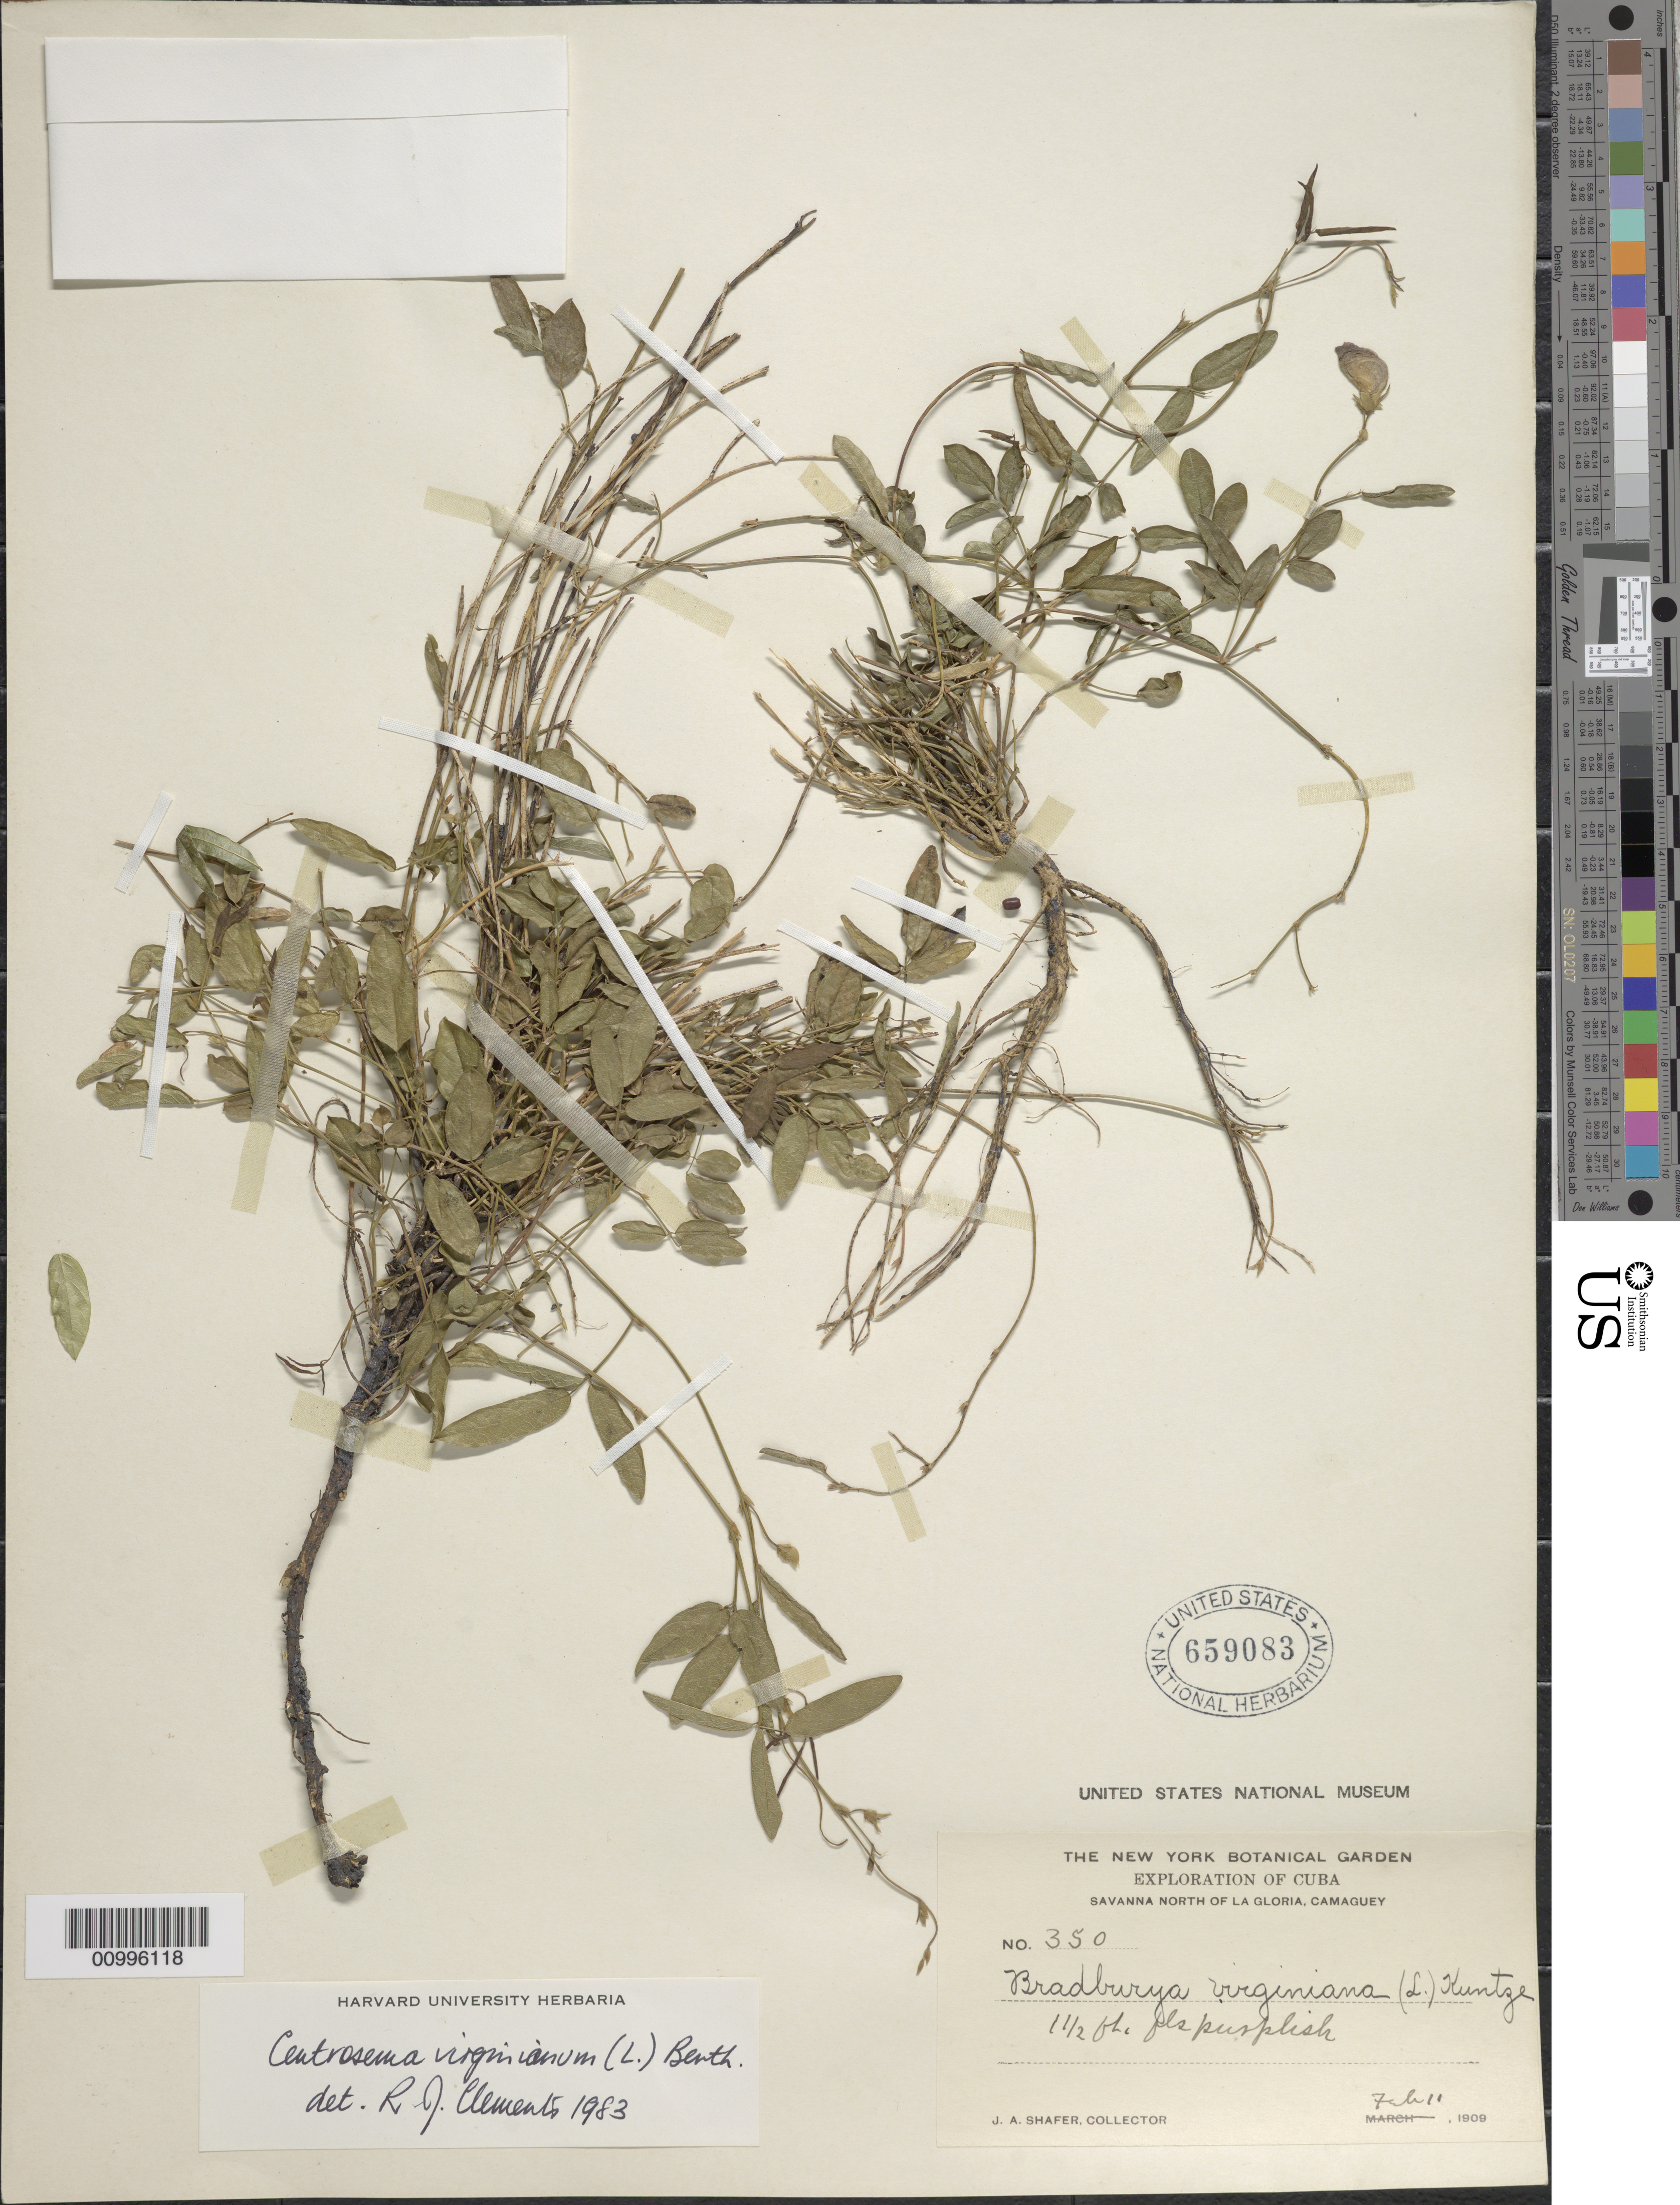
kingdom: Plantae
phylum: Tracheophyta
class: Magnoliopsida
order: Fabales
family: Fabaceae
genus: Centrosema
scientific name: Centrosema virginianum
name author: (L.) Benth.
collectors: J. A. Shafer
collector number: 350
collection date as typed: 11 Feb 1909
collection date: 1909-02-11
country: Cuba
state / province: Camagüey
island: Cuba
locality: La Gloria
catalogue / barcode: US 659083